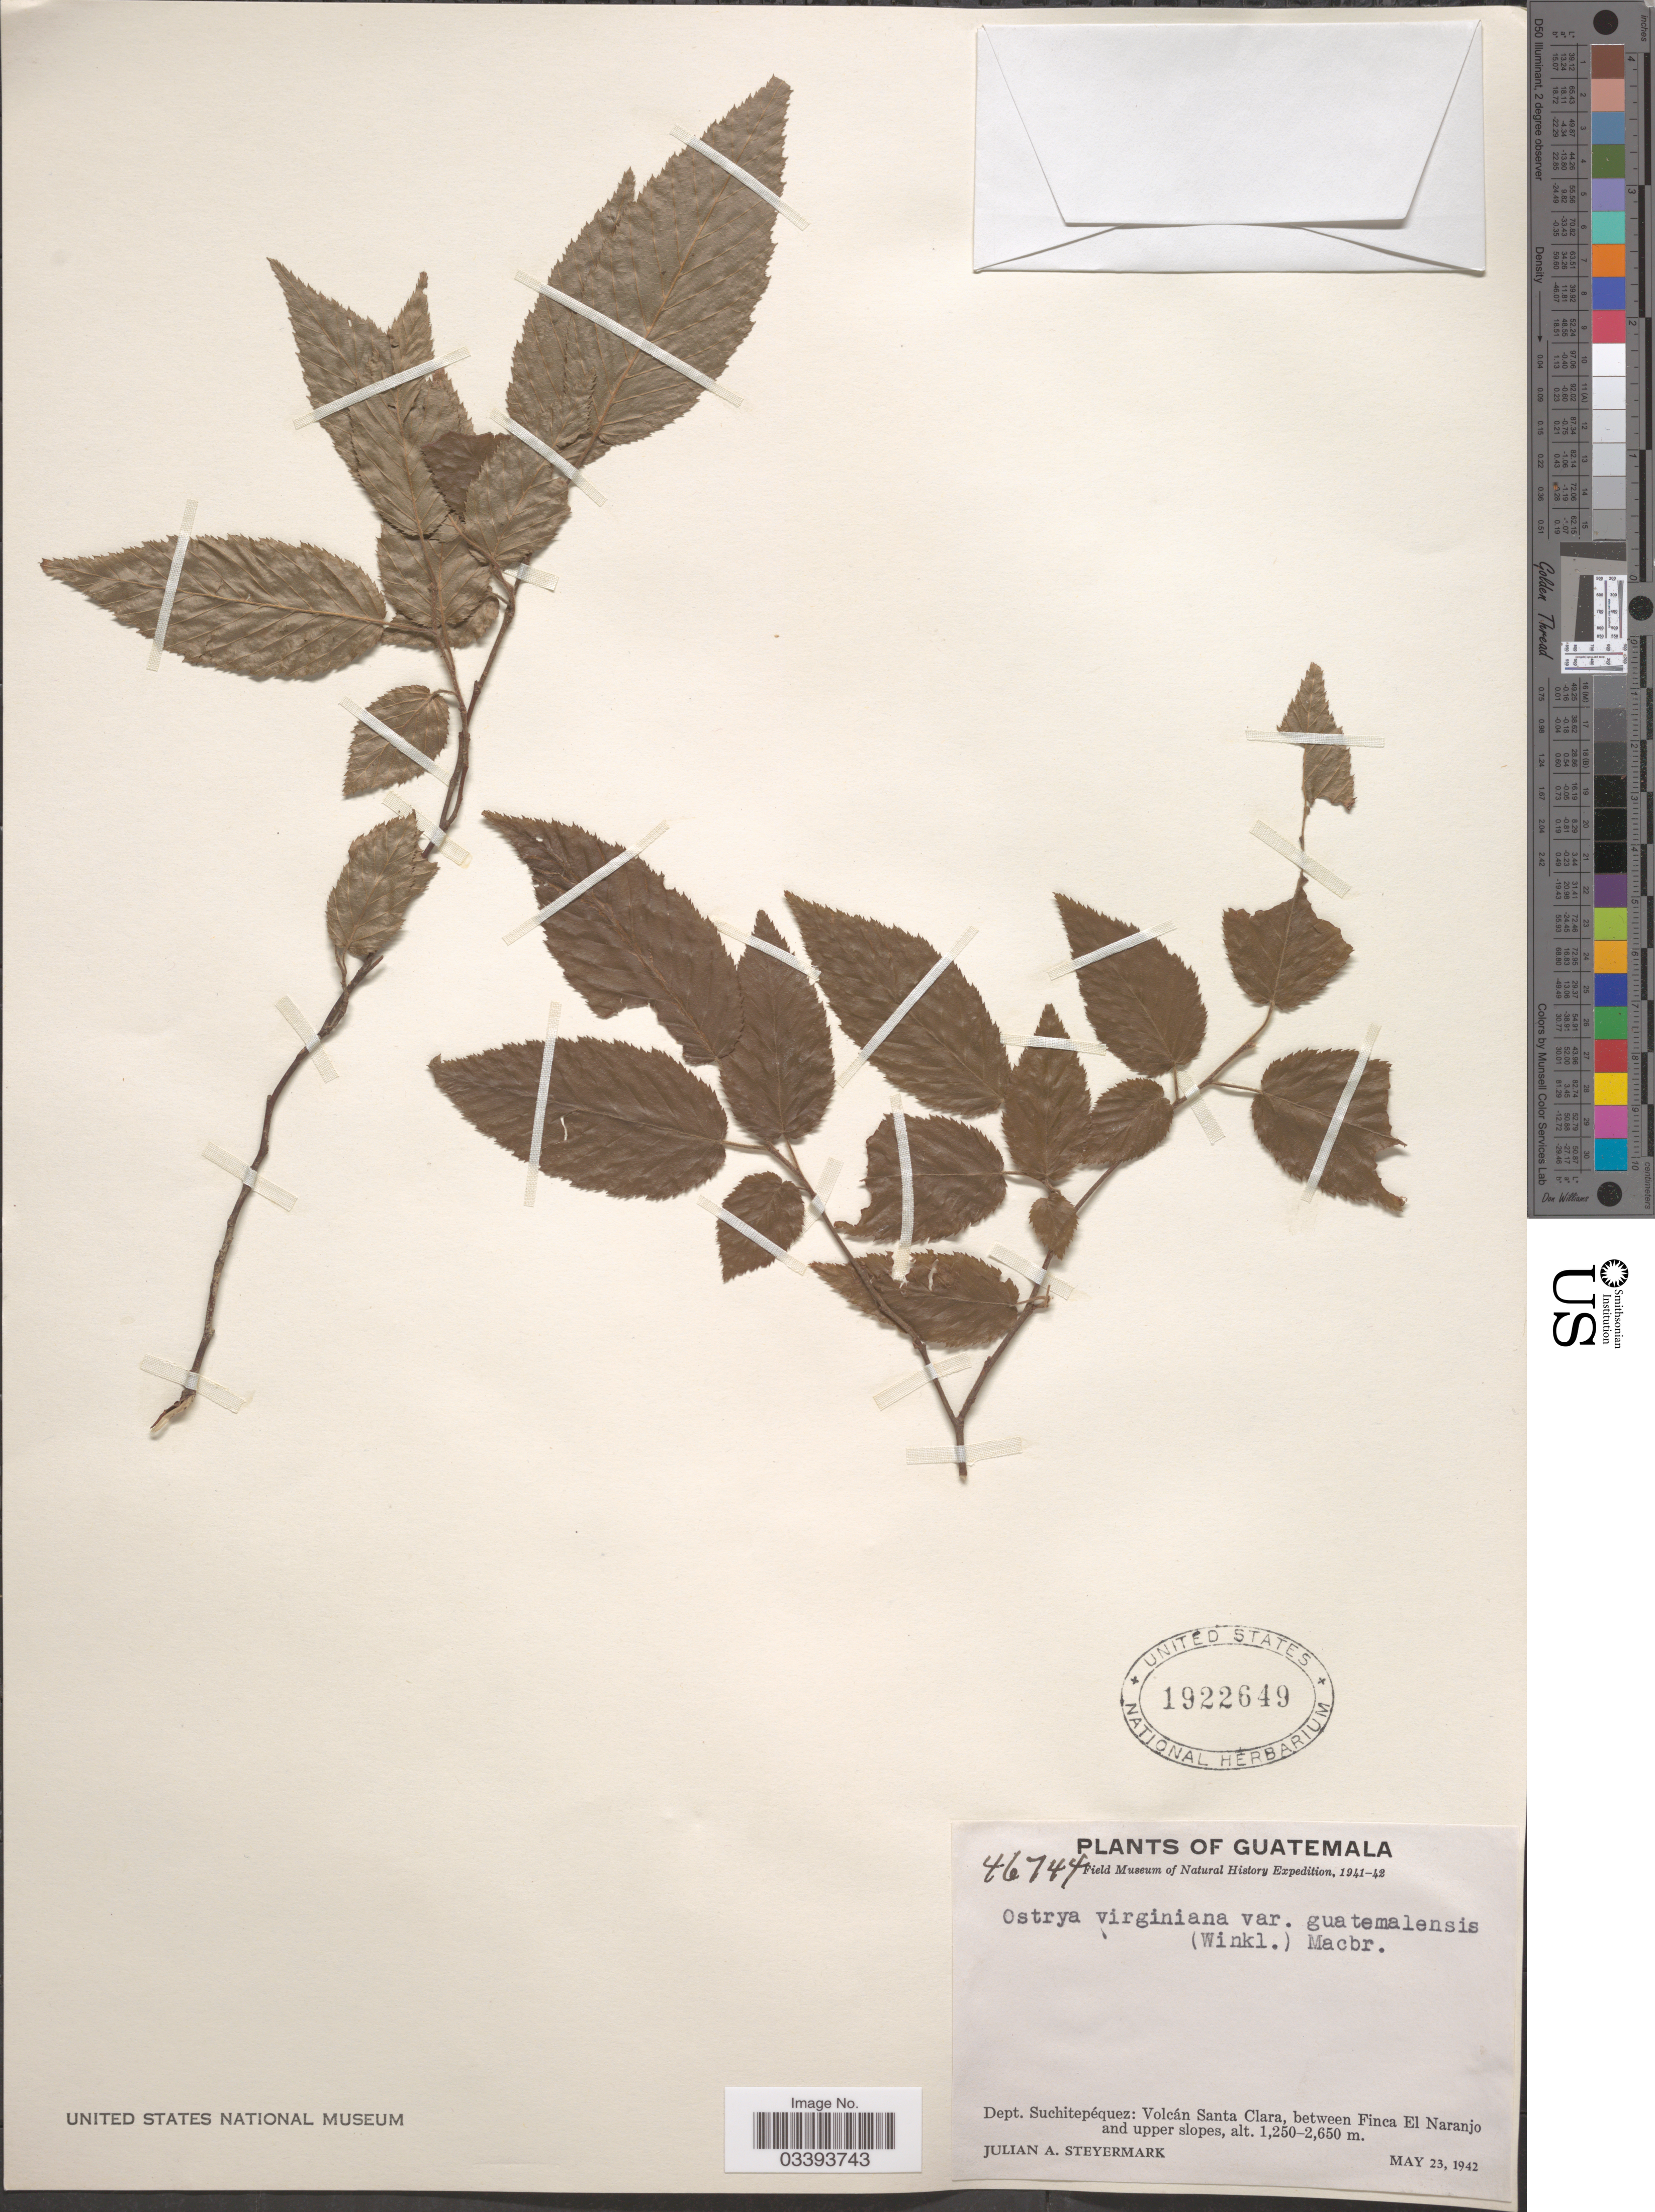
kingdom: Plantae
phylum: Tracheophyta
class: Magnoliopsida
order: Fagales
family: Betulaceae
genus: Ostrya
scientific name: Ostrya guatemalensis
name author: (H.J.P. Winkl.) Rose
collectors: J. Steyermark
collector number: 46744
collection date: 1942-05-23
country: Guatemala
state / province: Suchitepéquez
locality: Dept. Suchitepéquez: Volcán Santa Clara, between Finca El Naranjo and upper slopes.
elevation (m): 1250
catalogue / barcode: US 1922649